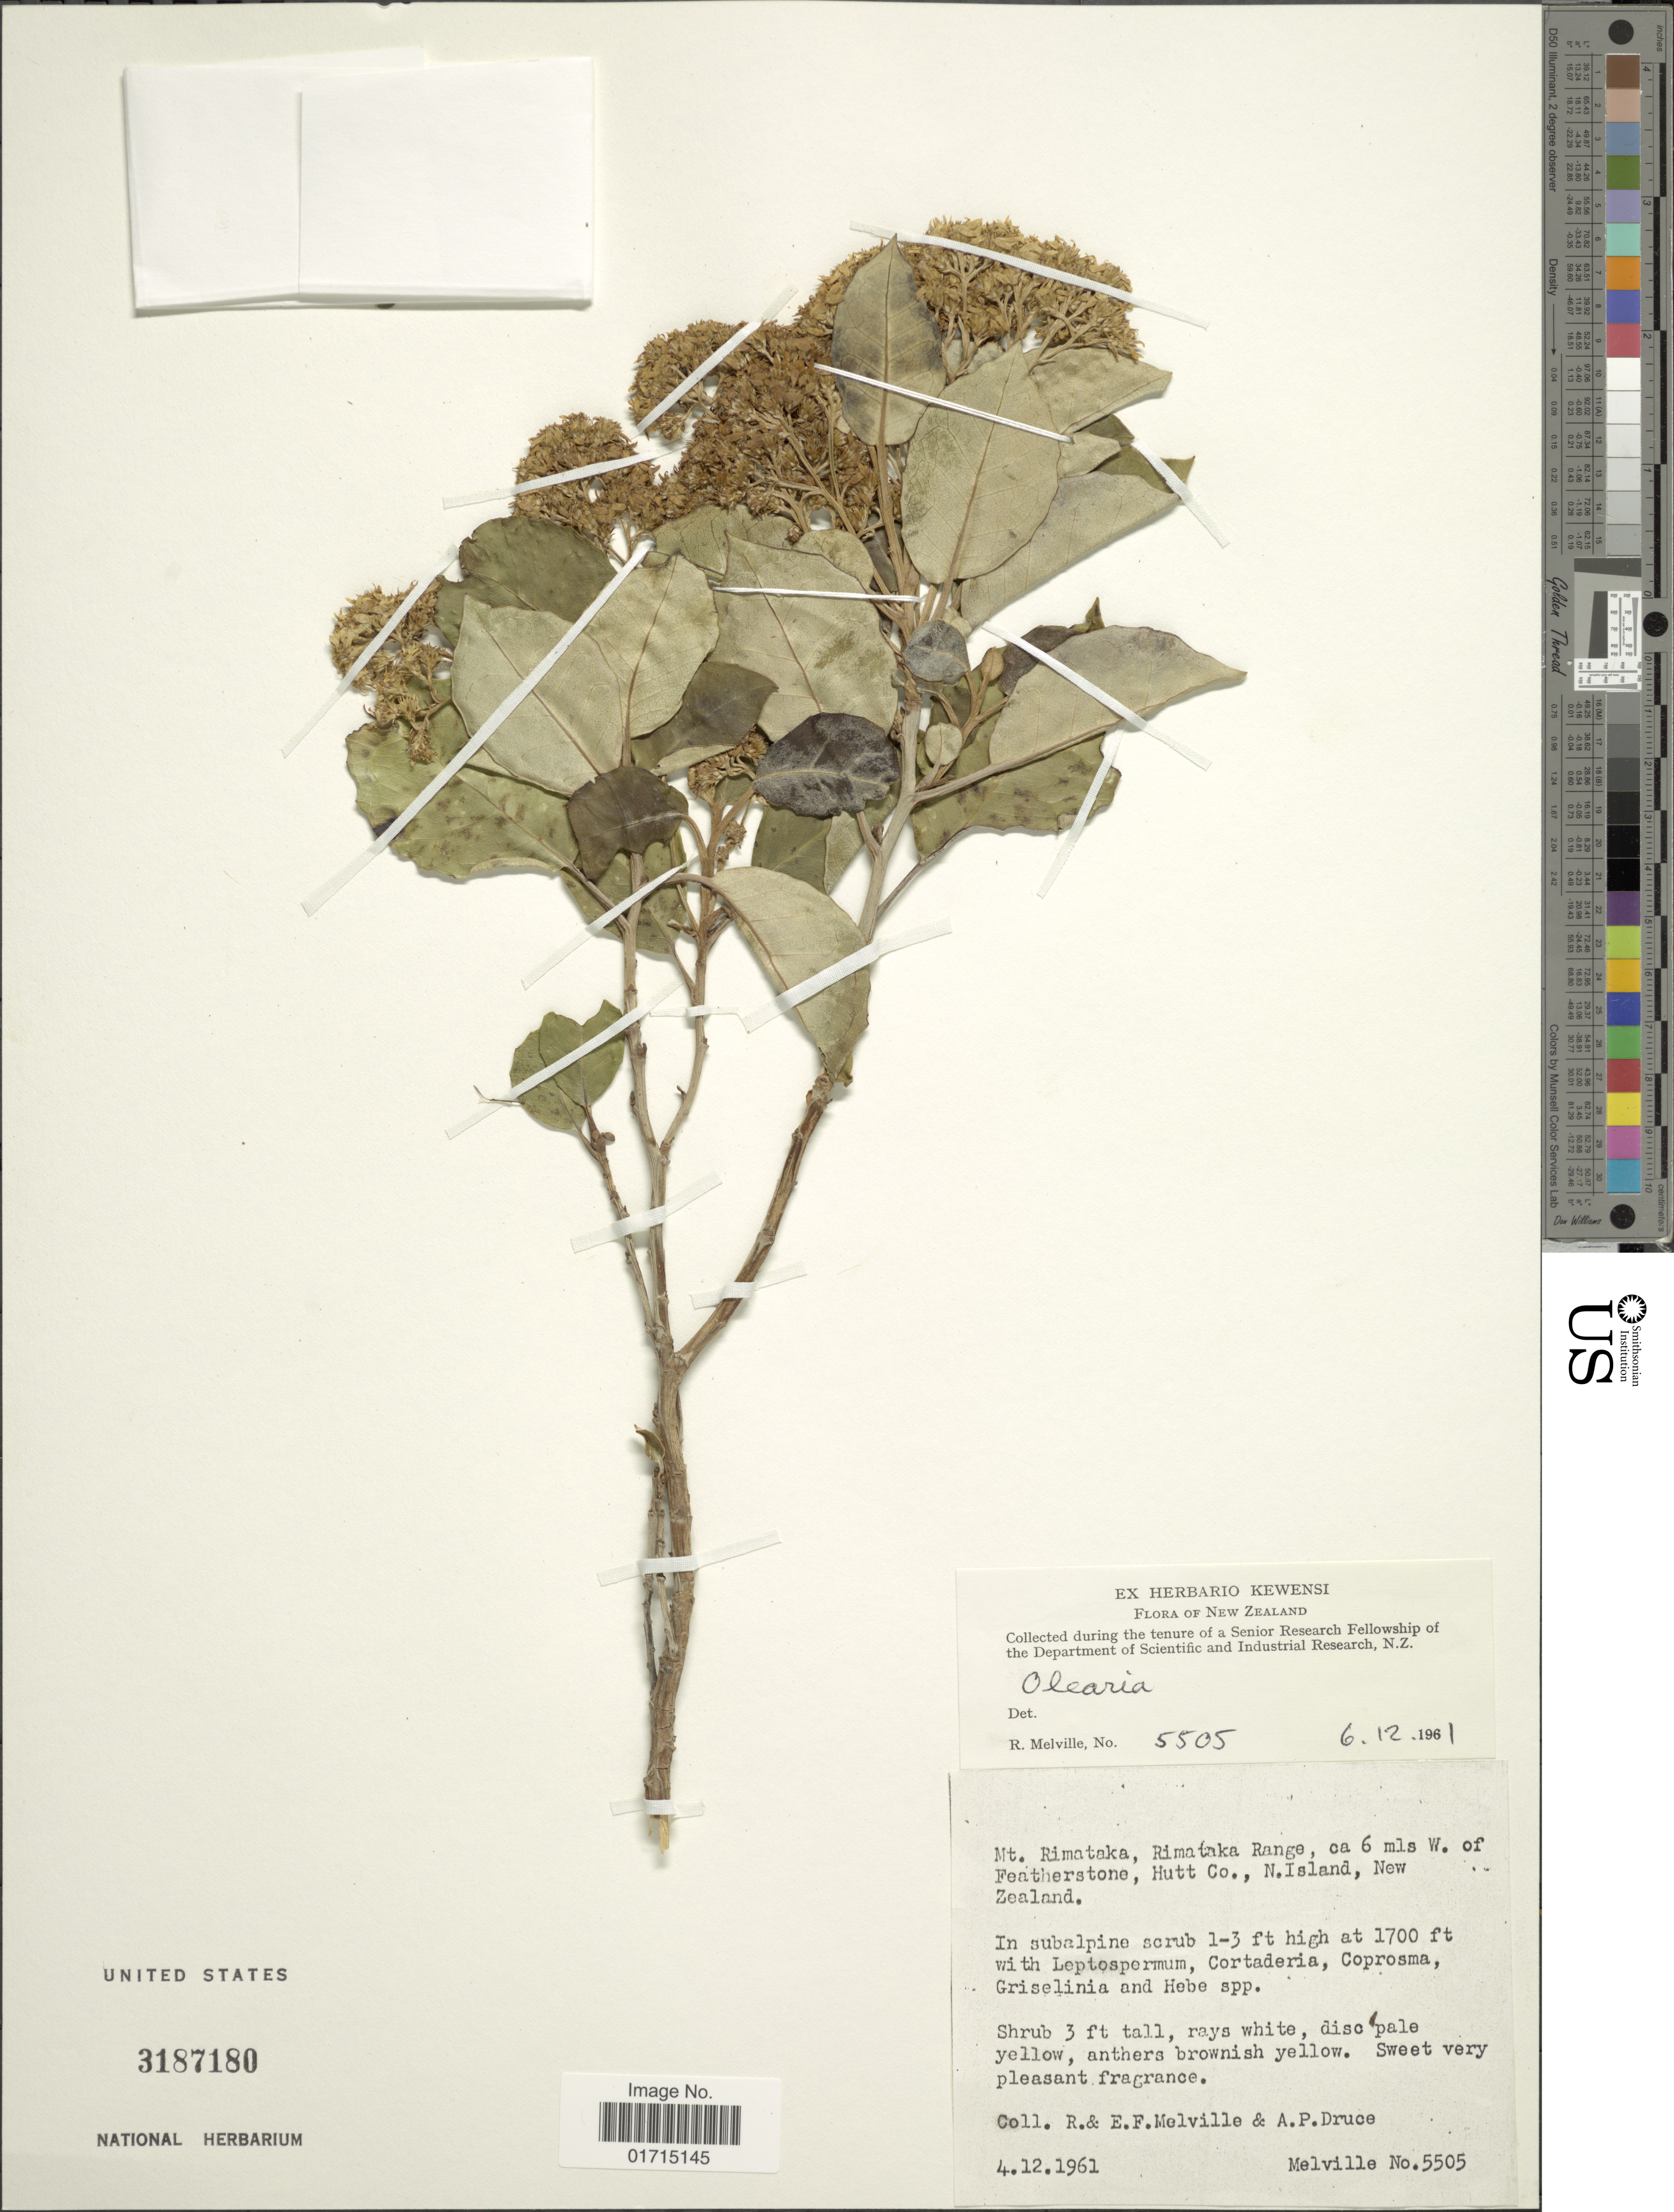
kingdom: Plantae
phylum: Tracheophyta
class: Magnoliopsida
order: Asterales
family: Asteraceae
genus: Olearia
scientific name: Olearia sp.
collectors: R. Melville, E. Melville & A. Druce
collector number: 5505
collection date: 1961-12-04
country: New Zealand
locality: Mt. Rimataka, Rimataka Range, ca 6 mls W. of Featherstone, Hutt Co., N. Island, New Zealand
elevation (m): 518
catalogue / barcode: US 3187180